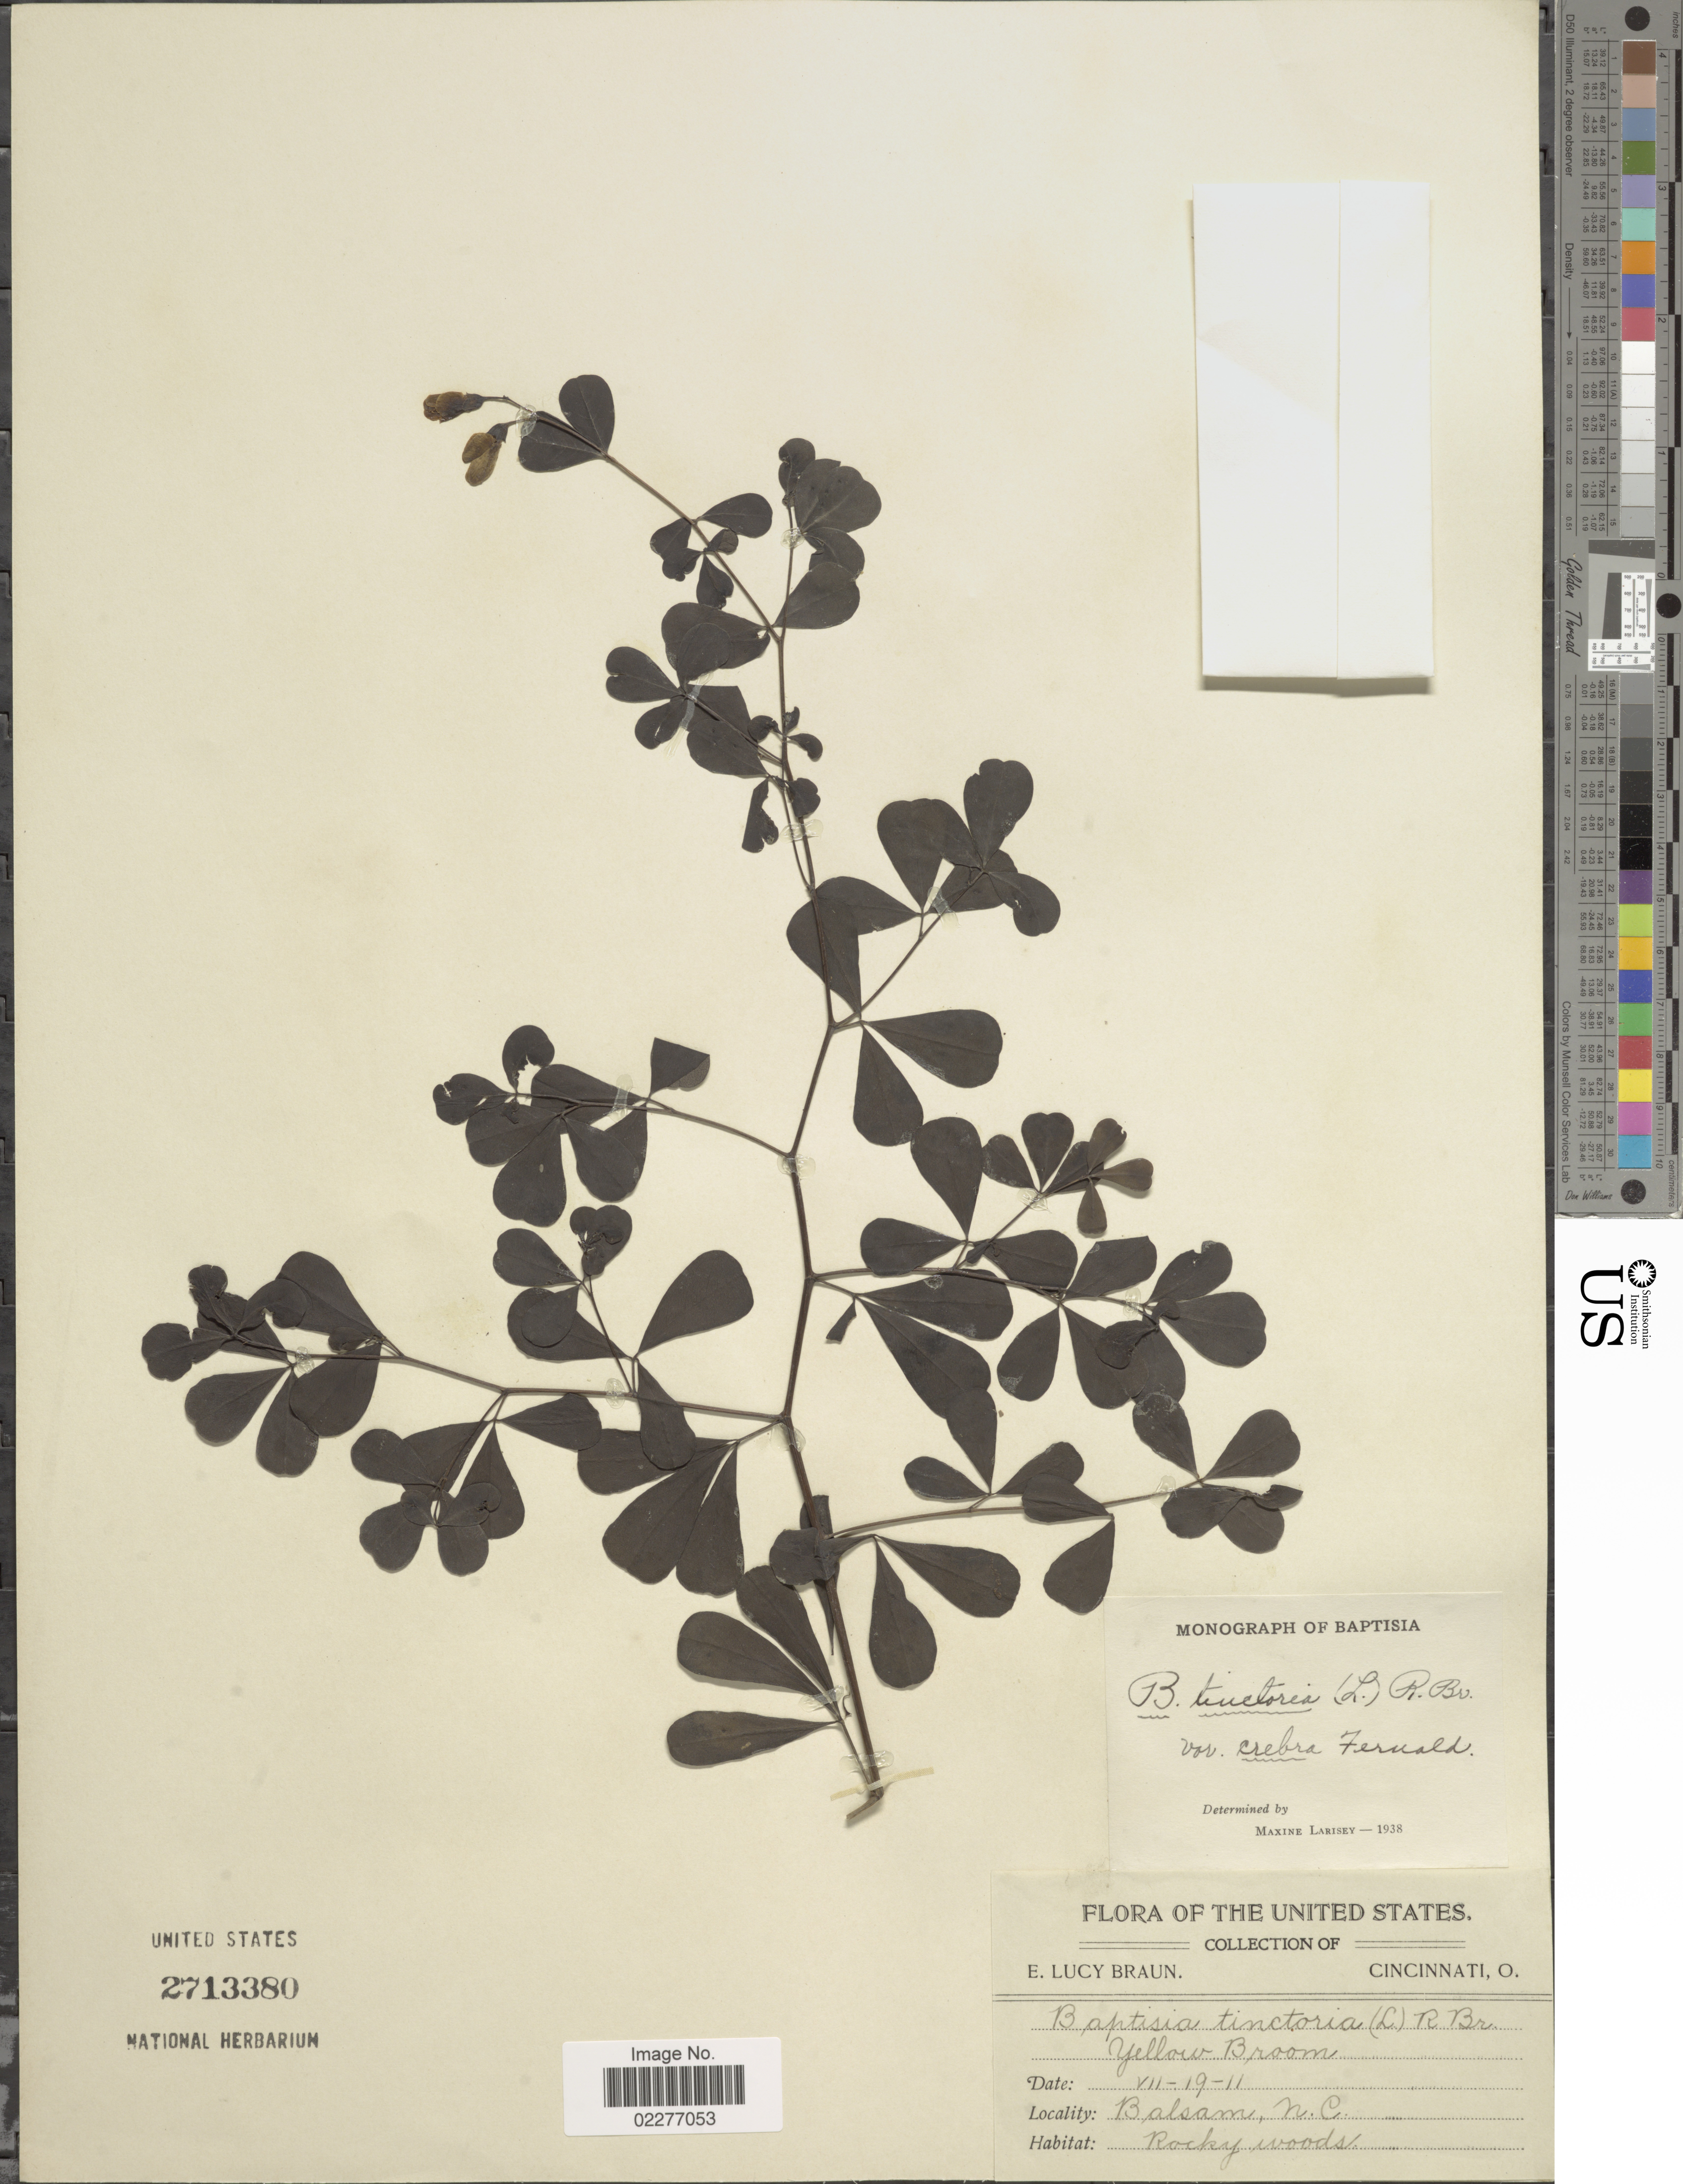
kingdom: Plantae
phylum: Tracheophyta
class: Magnoliopsida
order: Fabales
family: Fabaceae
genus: Baptisia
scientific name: Baptisia tinctoria var. crebra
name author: Fernald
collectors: E. L. Braun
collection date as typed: Transcribed d/m/y: 19/7/11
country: United States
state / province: North Carolina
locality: Balsam, Rocky woods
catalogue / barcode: US 2713380